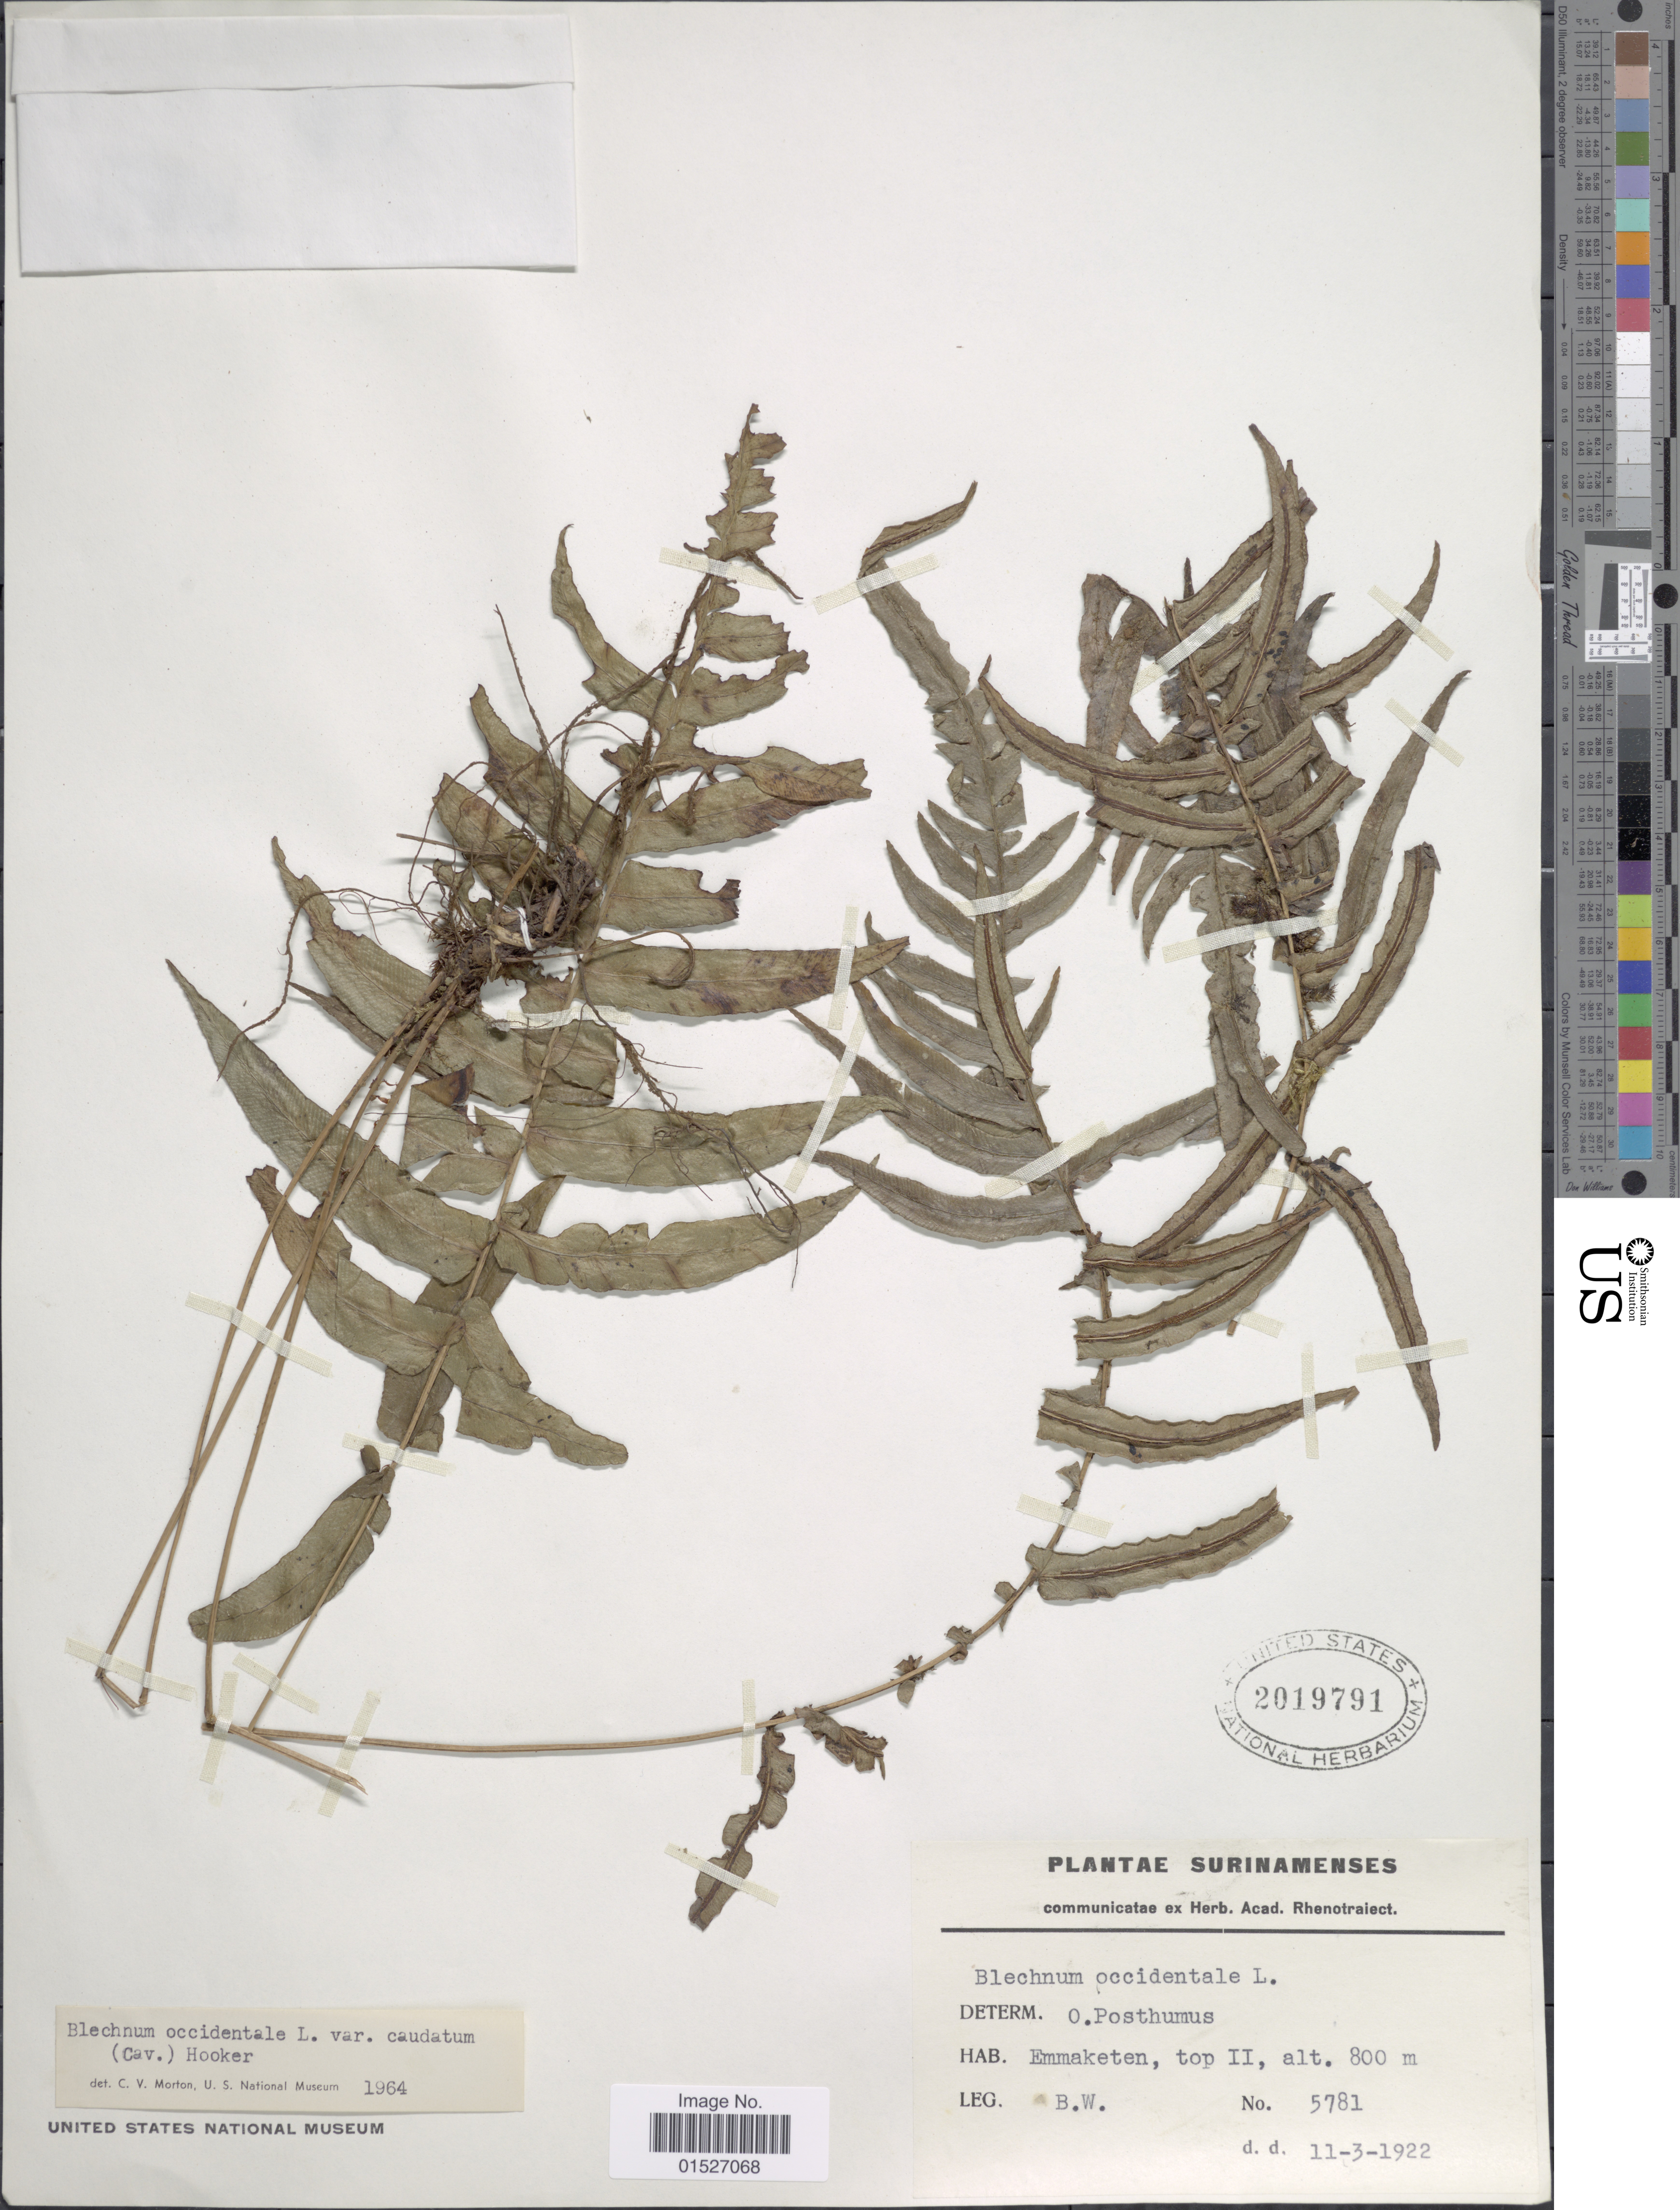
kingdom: Plantae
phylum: Tracheophyta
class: Polypodiopsida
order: Polypodiales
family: Blechnaceae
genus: Blechnum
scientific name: Blechnum sp.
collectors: B.W.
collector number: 5781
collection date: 1922-03-11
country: Suriname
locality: Emmaketen, top II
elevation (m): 800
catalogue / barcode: US 2019791